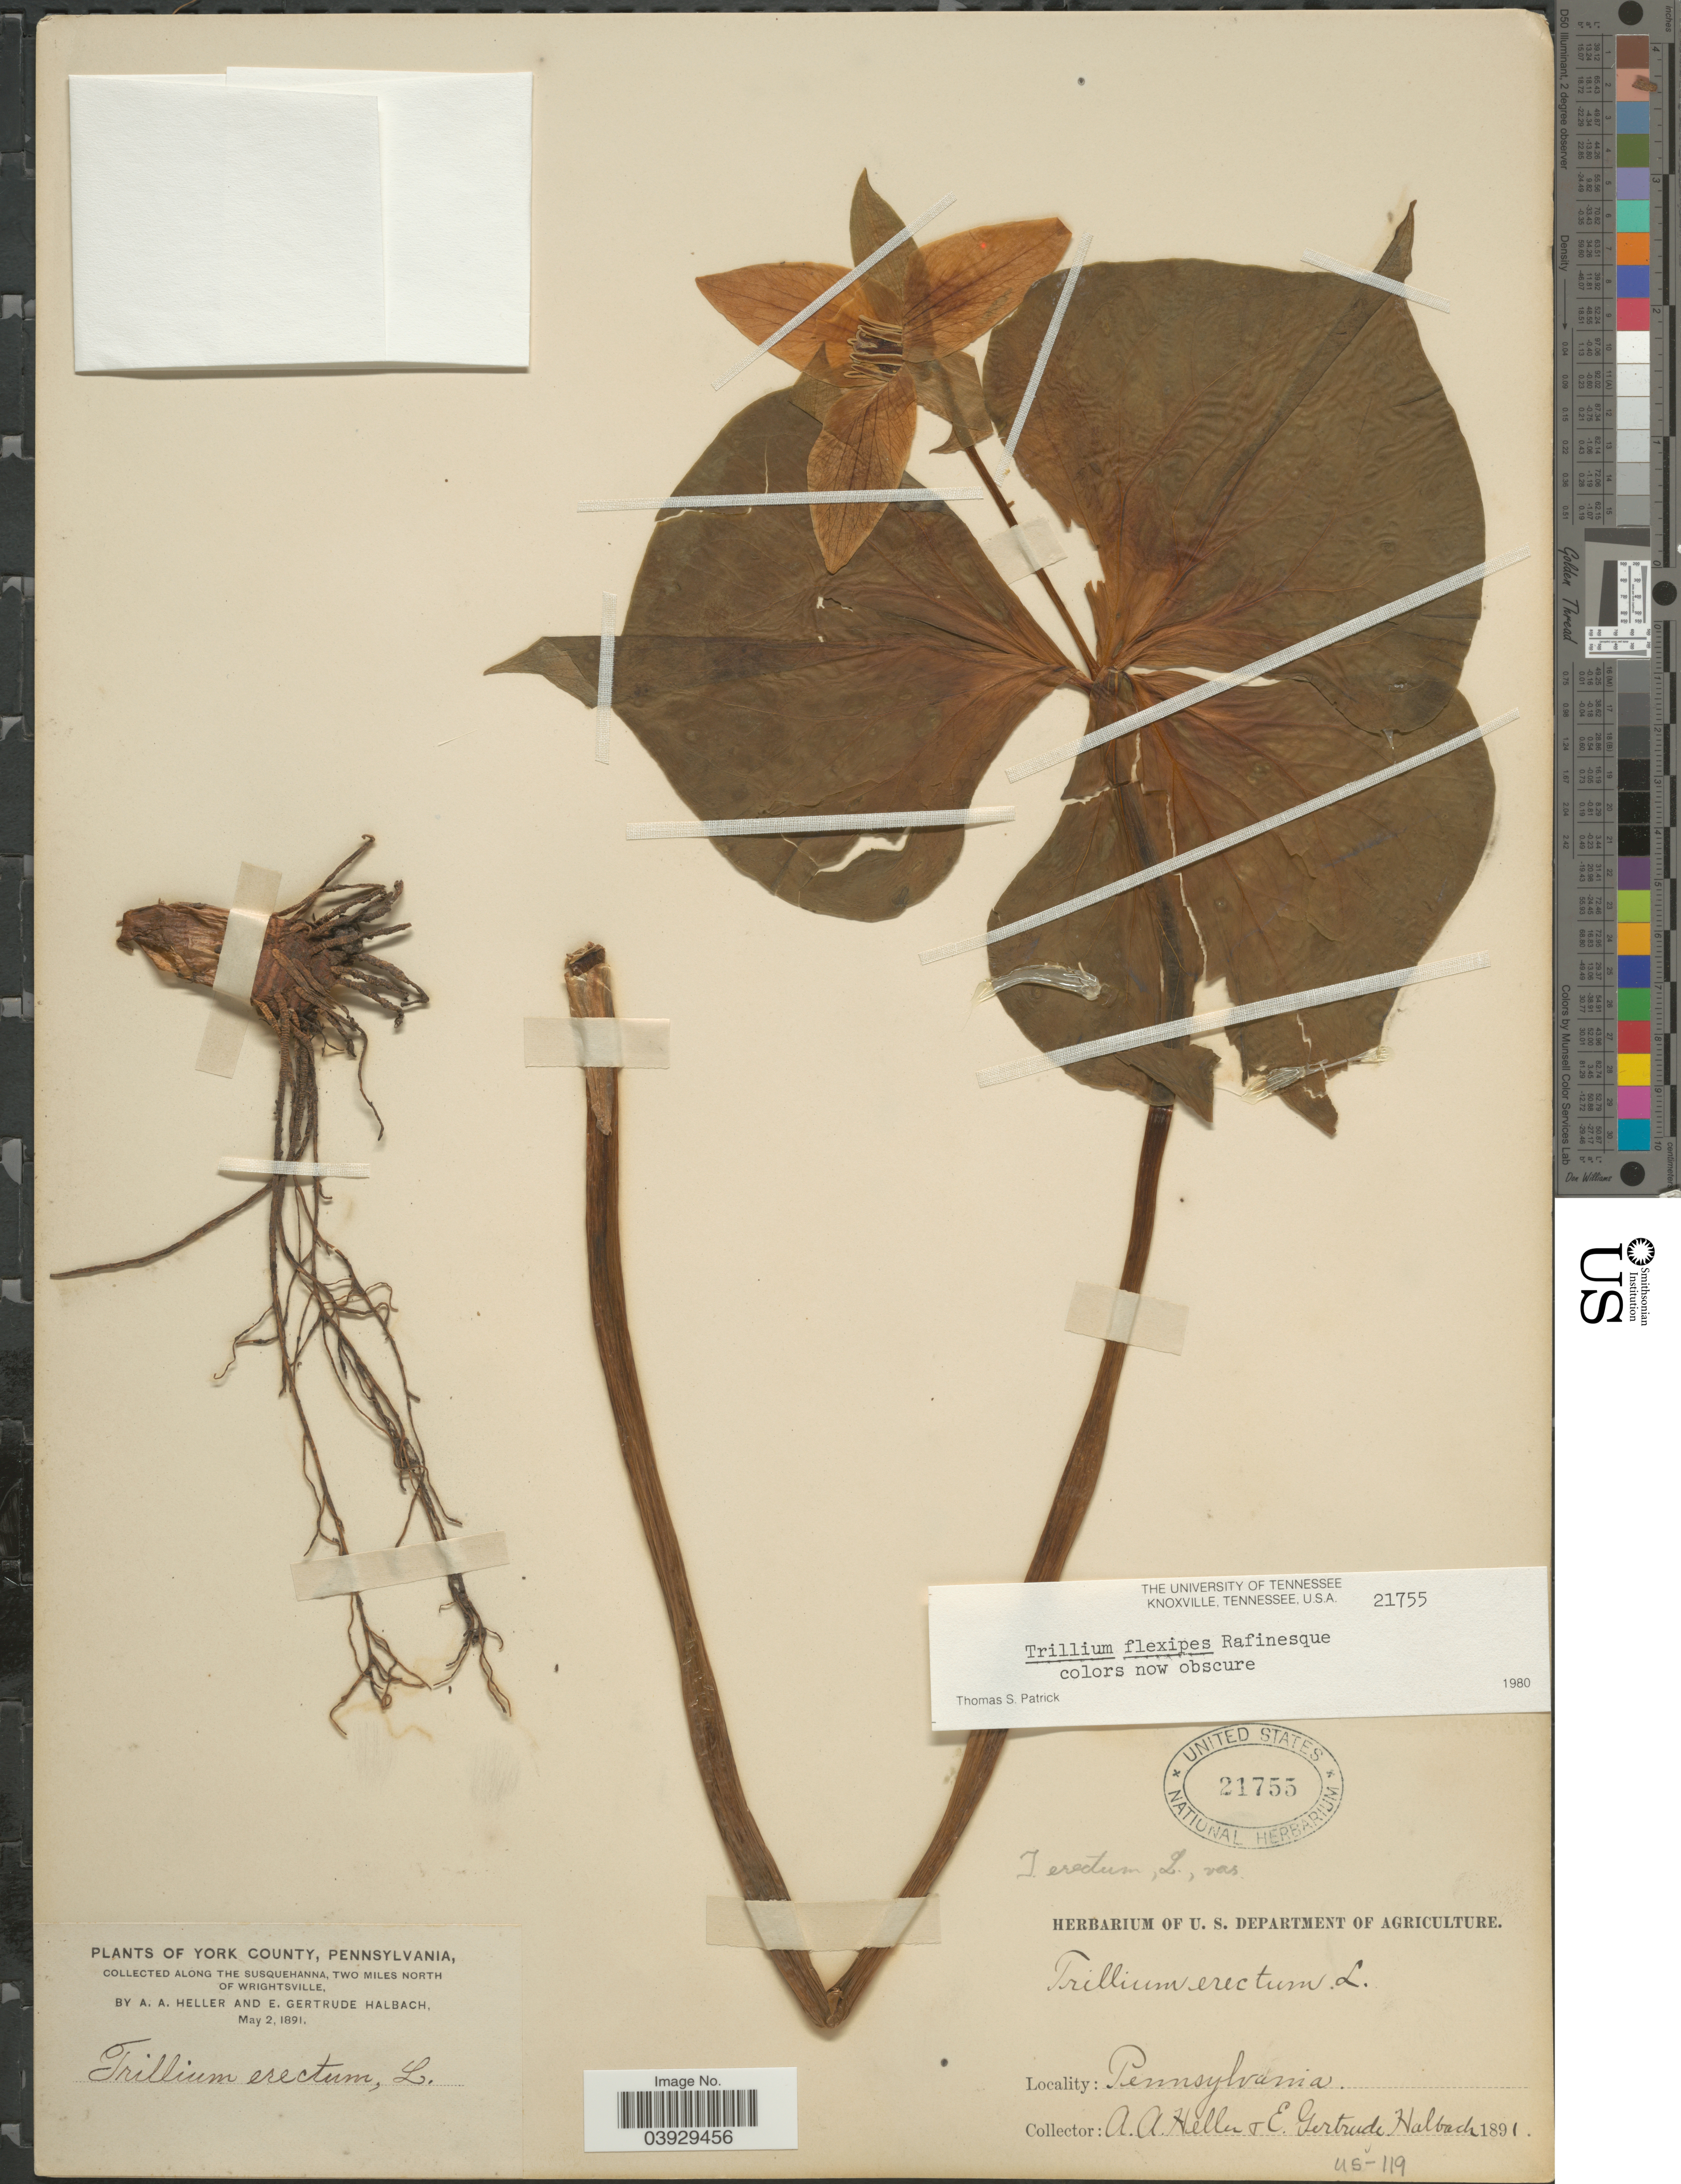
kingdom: Plantae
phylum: Tracheophyta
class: Liliopsida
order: Liliales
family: Melanthiaceae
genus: Trillium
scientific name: Trillium flexipes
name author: Raf.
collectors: A. A. Heller & E. G. Halbach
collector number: US-119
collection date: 1891-05-02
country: United States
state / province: Pennsylvania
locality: York County. Along the Susquehanna, two miles north of Wrightsville.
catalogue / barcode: US 21755